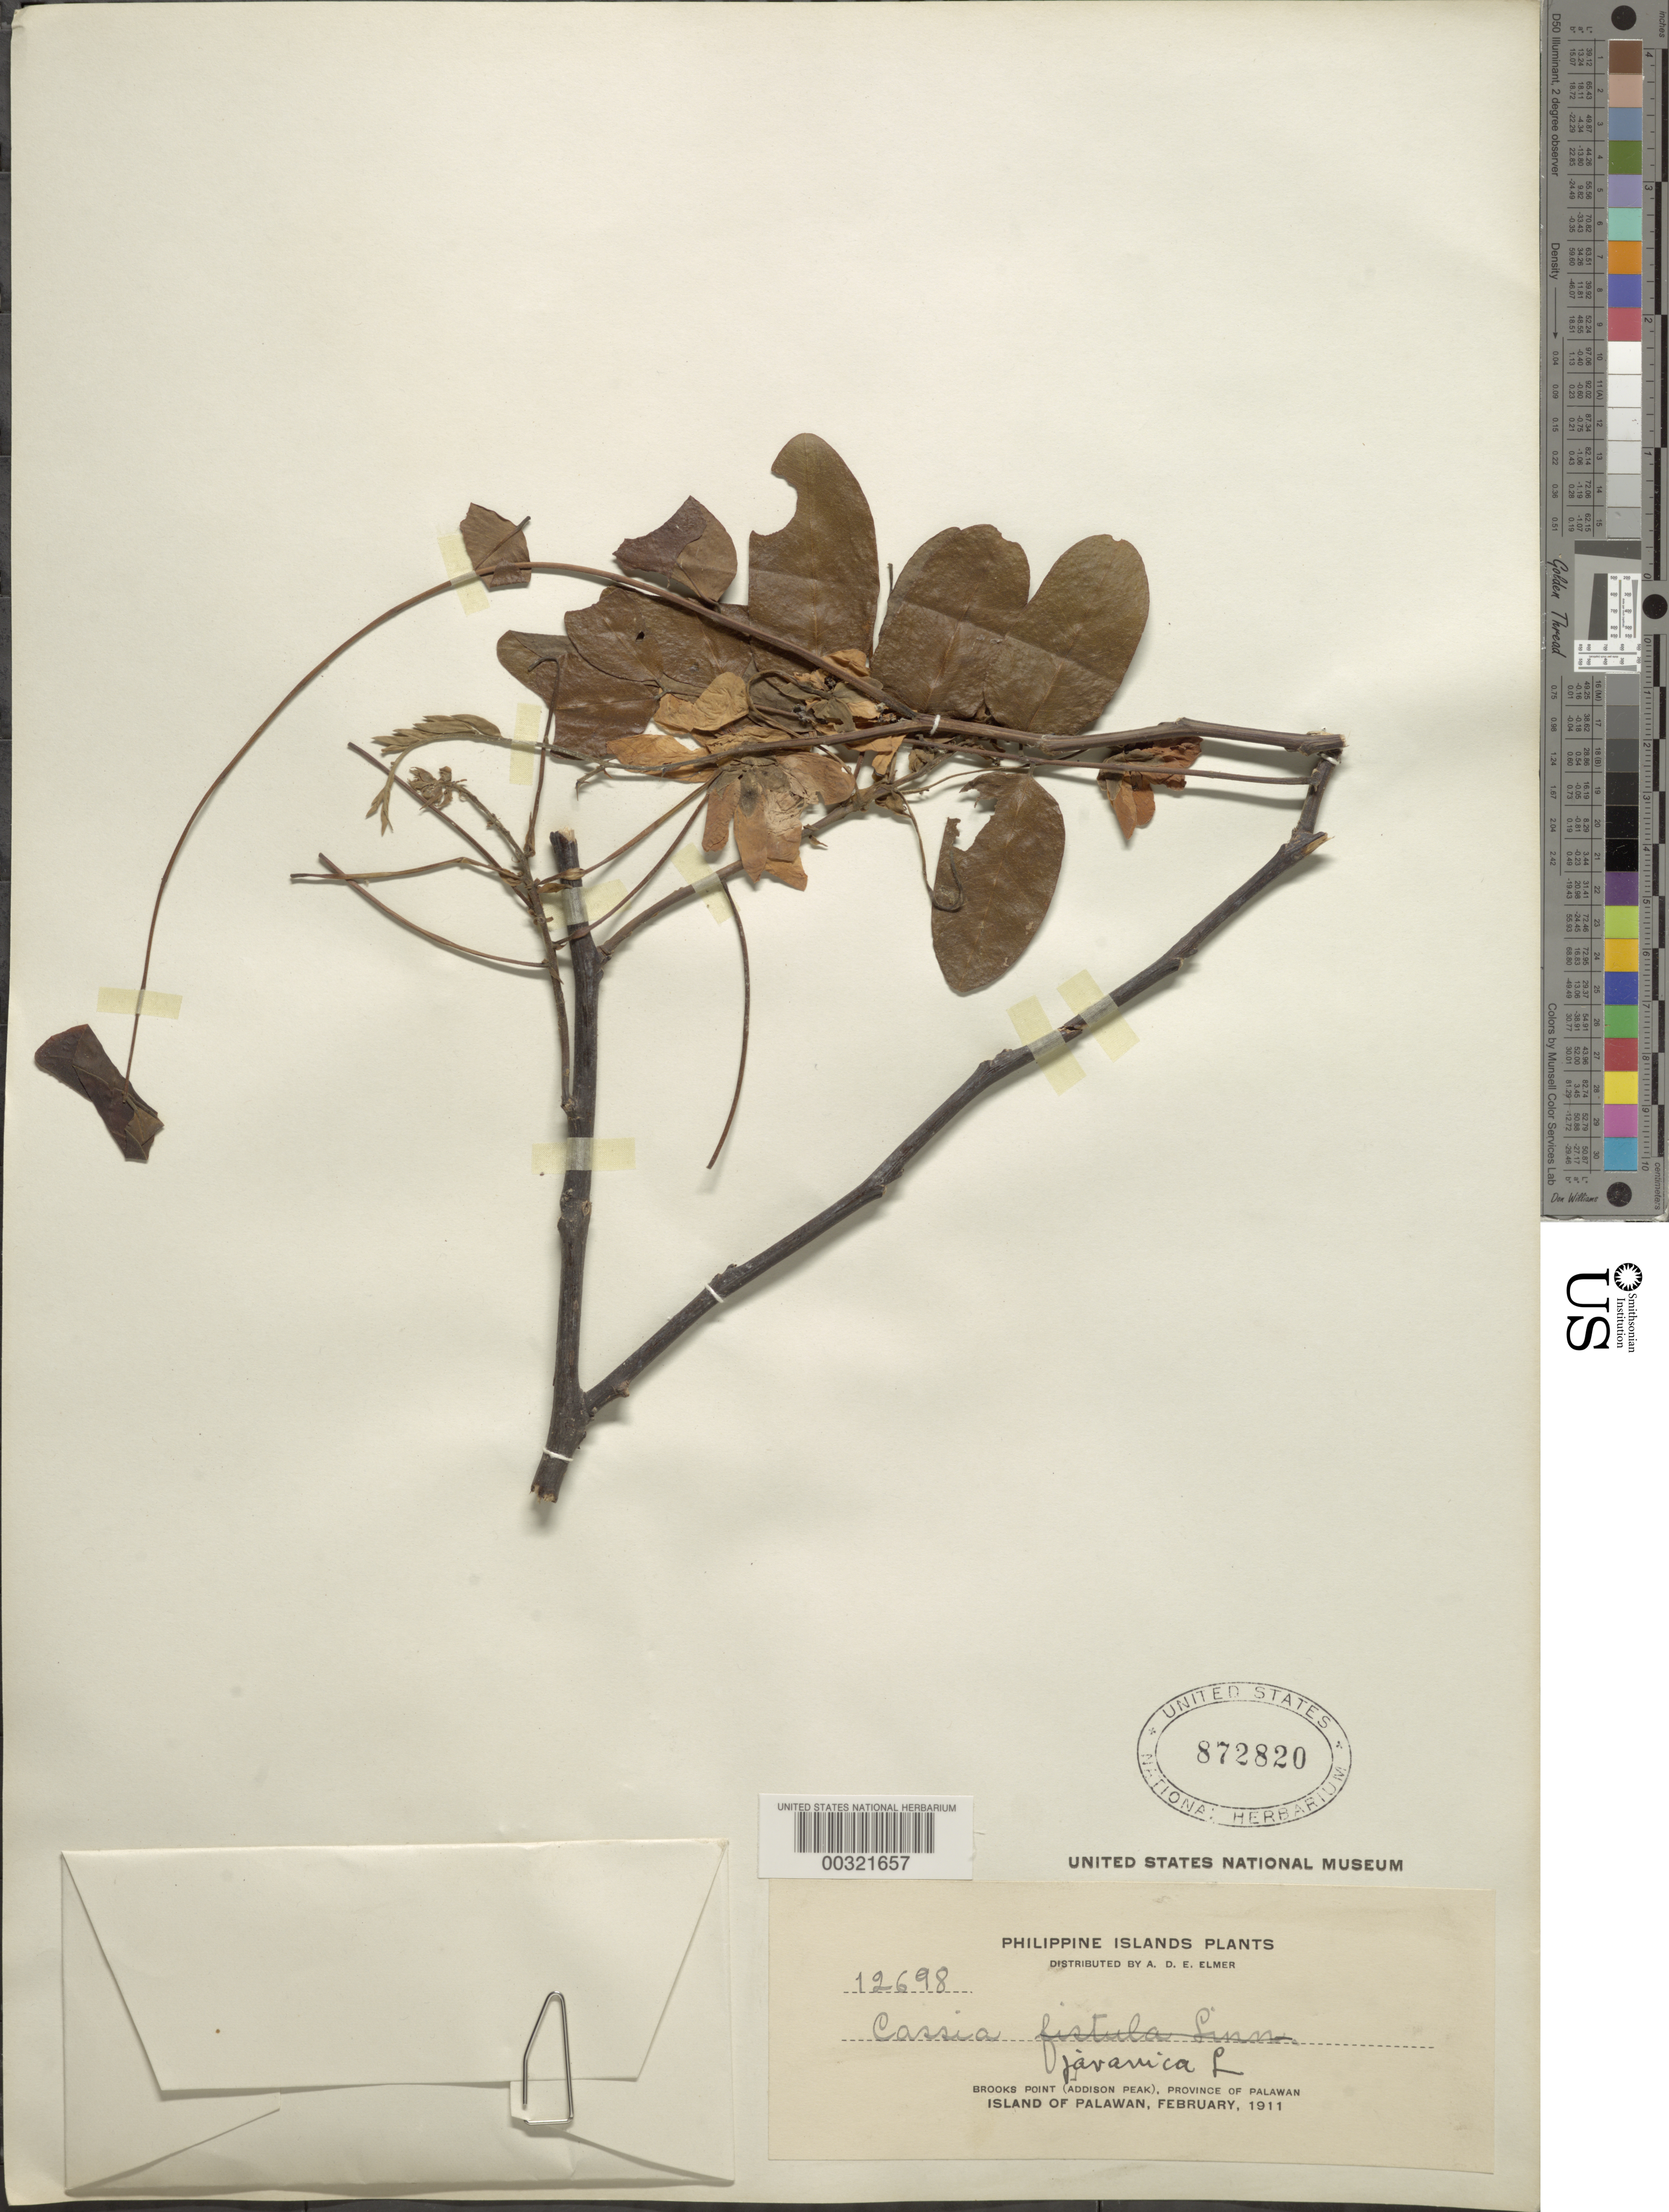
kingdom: Plantae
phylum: Tracheophyta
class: Magnoliopsida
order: Fabales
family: Fabaceae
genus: Cassia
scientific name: Cassia javanica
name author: L.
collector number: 12698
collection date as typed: Feb 1911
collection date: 1911-02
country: Philippines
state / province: Mimaropa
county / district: Palawan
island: Palawan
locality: Brooks point (addison peak)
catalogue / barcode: US 872820